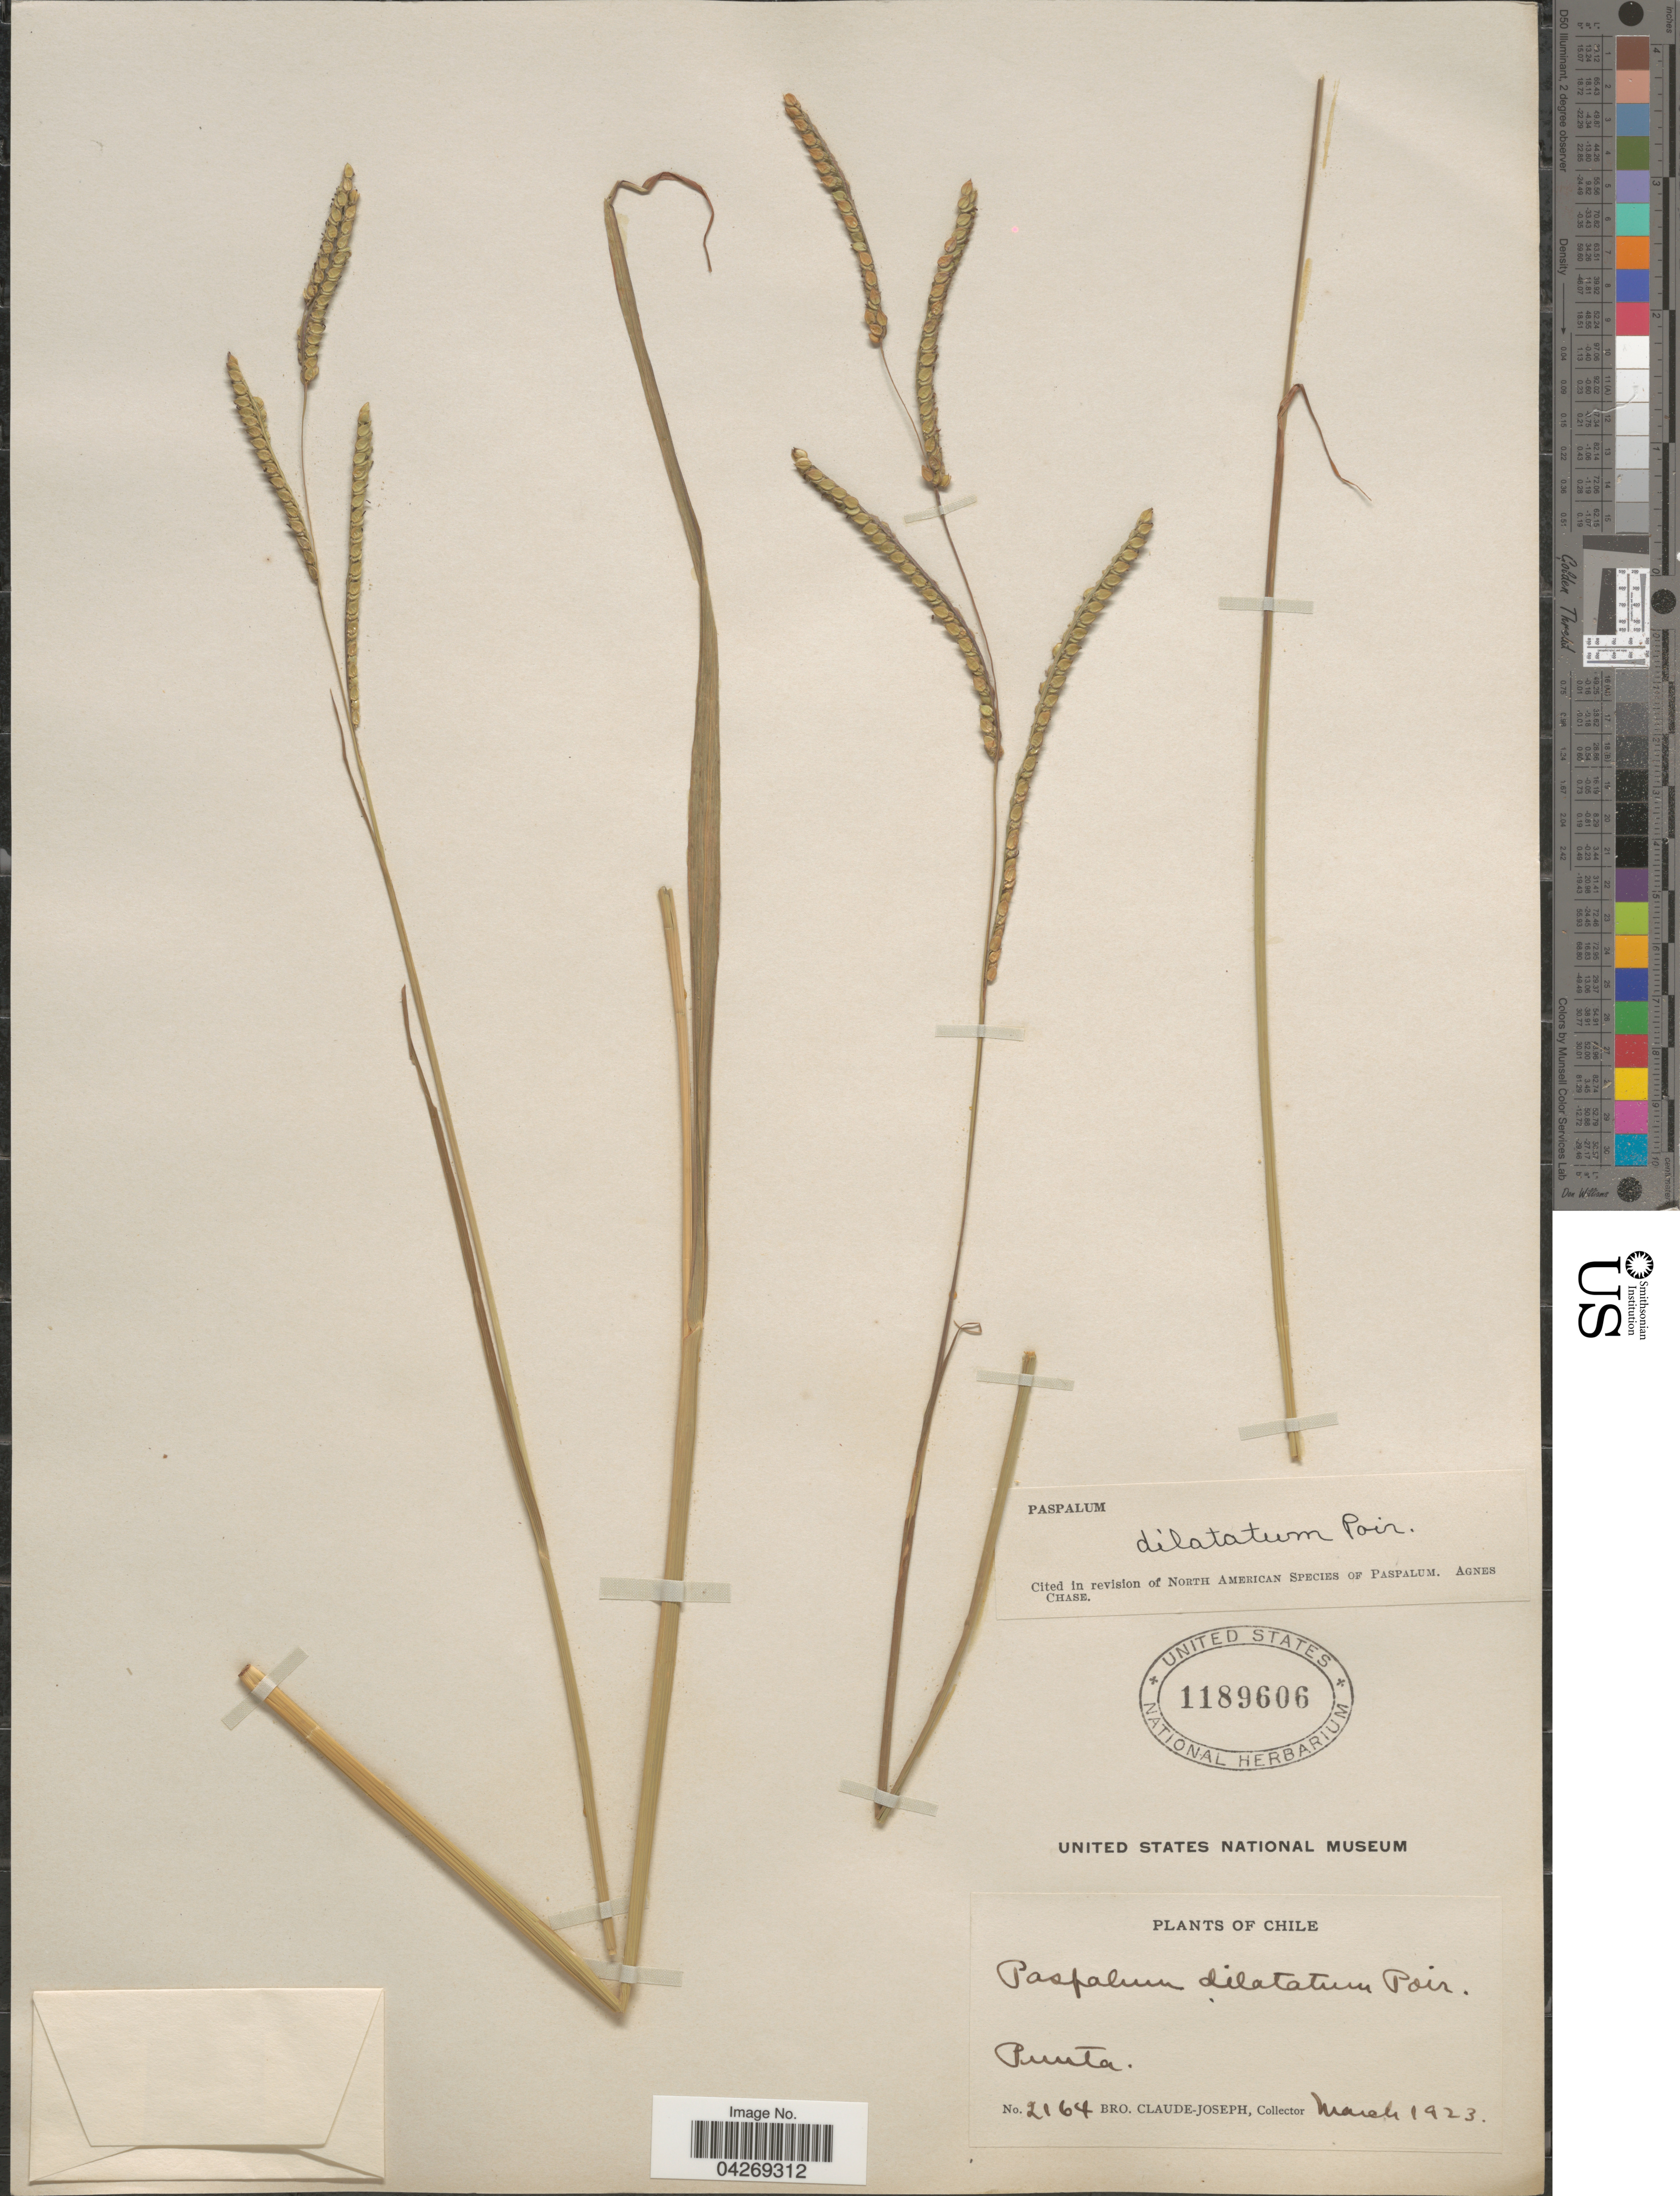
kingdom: Plantae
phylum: Tracheophyta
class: Liliopsida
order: Poales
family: Poaceae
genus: Paspalum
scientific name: Paspalum dilatatum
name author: Poir.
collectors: Bro. Claude-Joseph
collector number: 2164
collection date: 1923-03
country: Chile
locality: Punta.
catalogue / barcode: US 1189606